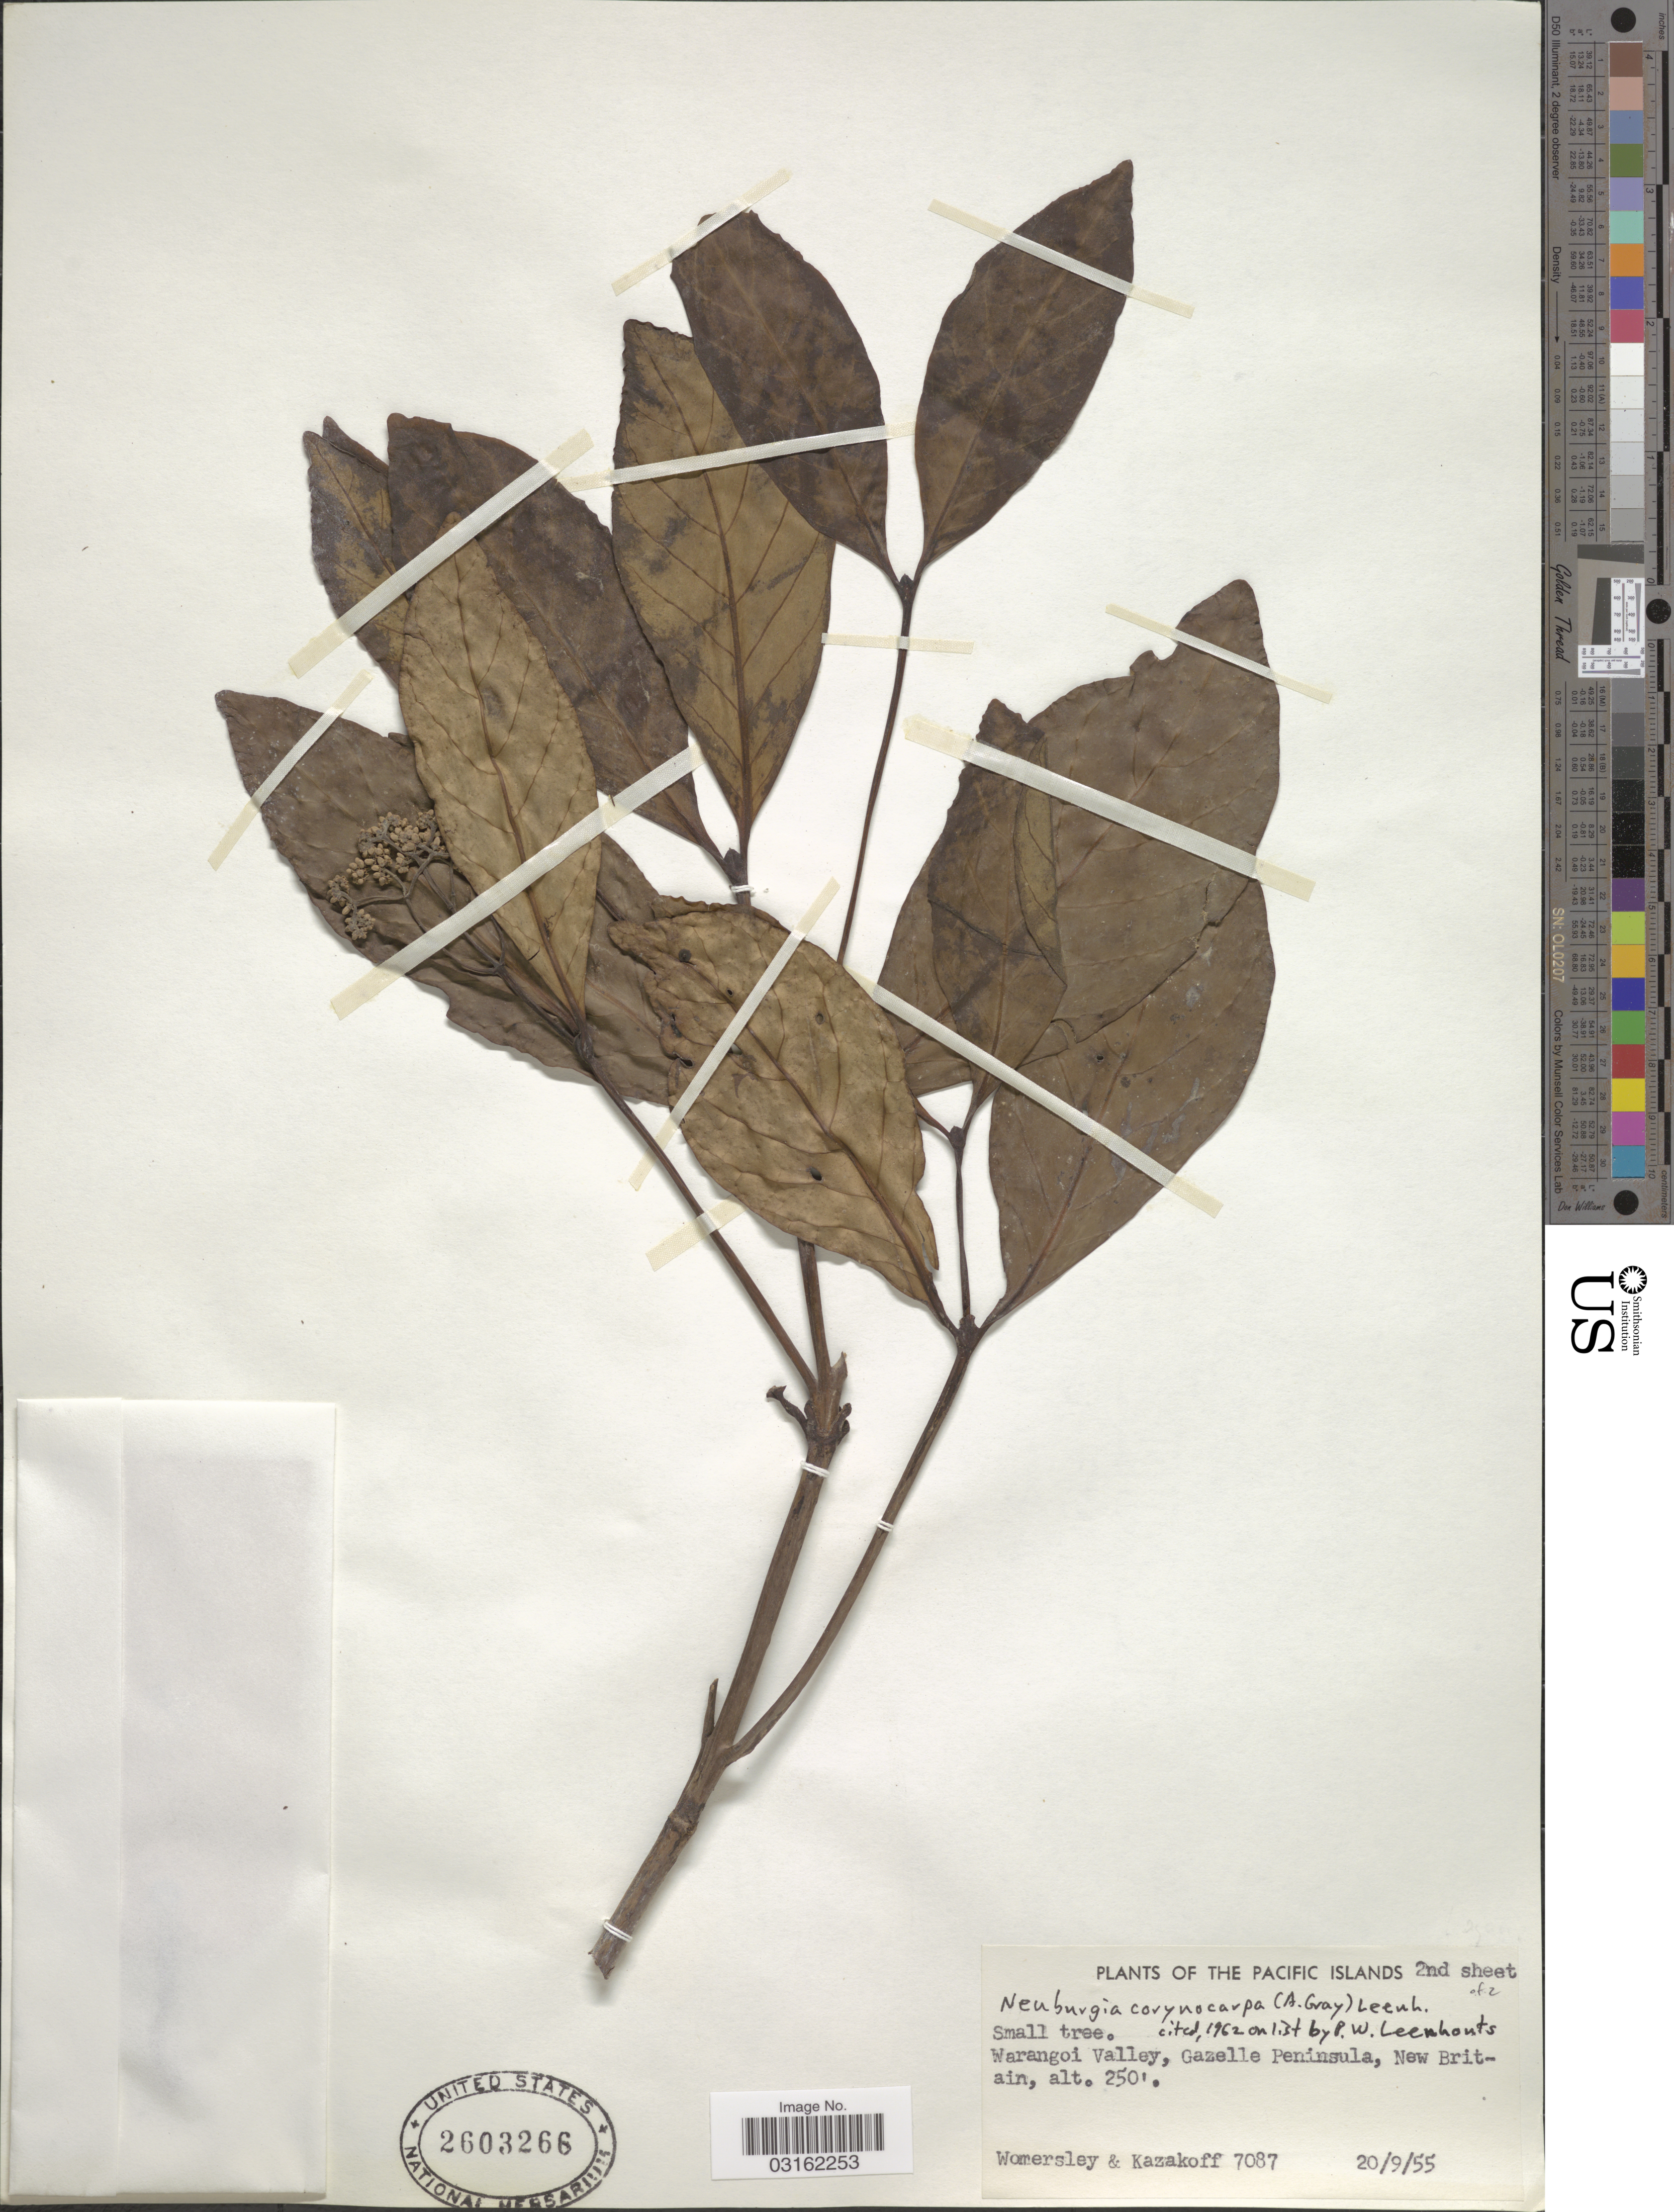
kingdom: Plantae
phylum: Tracheophyta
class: Magnoliopsida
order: Gentianales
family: Loganiaceae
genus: Neuburgia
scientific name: Neuburgia corynocarpa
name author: (A. Gray) Leenh.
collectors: Womersley & M. Kazakof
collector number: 7087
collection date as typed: Transcribed d/m/y: 20/9/55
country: Papua New Guinea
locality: The Pacific Islands, Warangoi Valley, Gazelle Peninsula, New Britain.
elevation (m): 76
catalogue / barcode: US 2603266